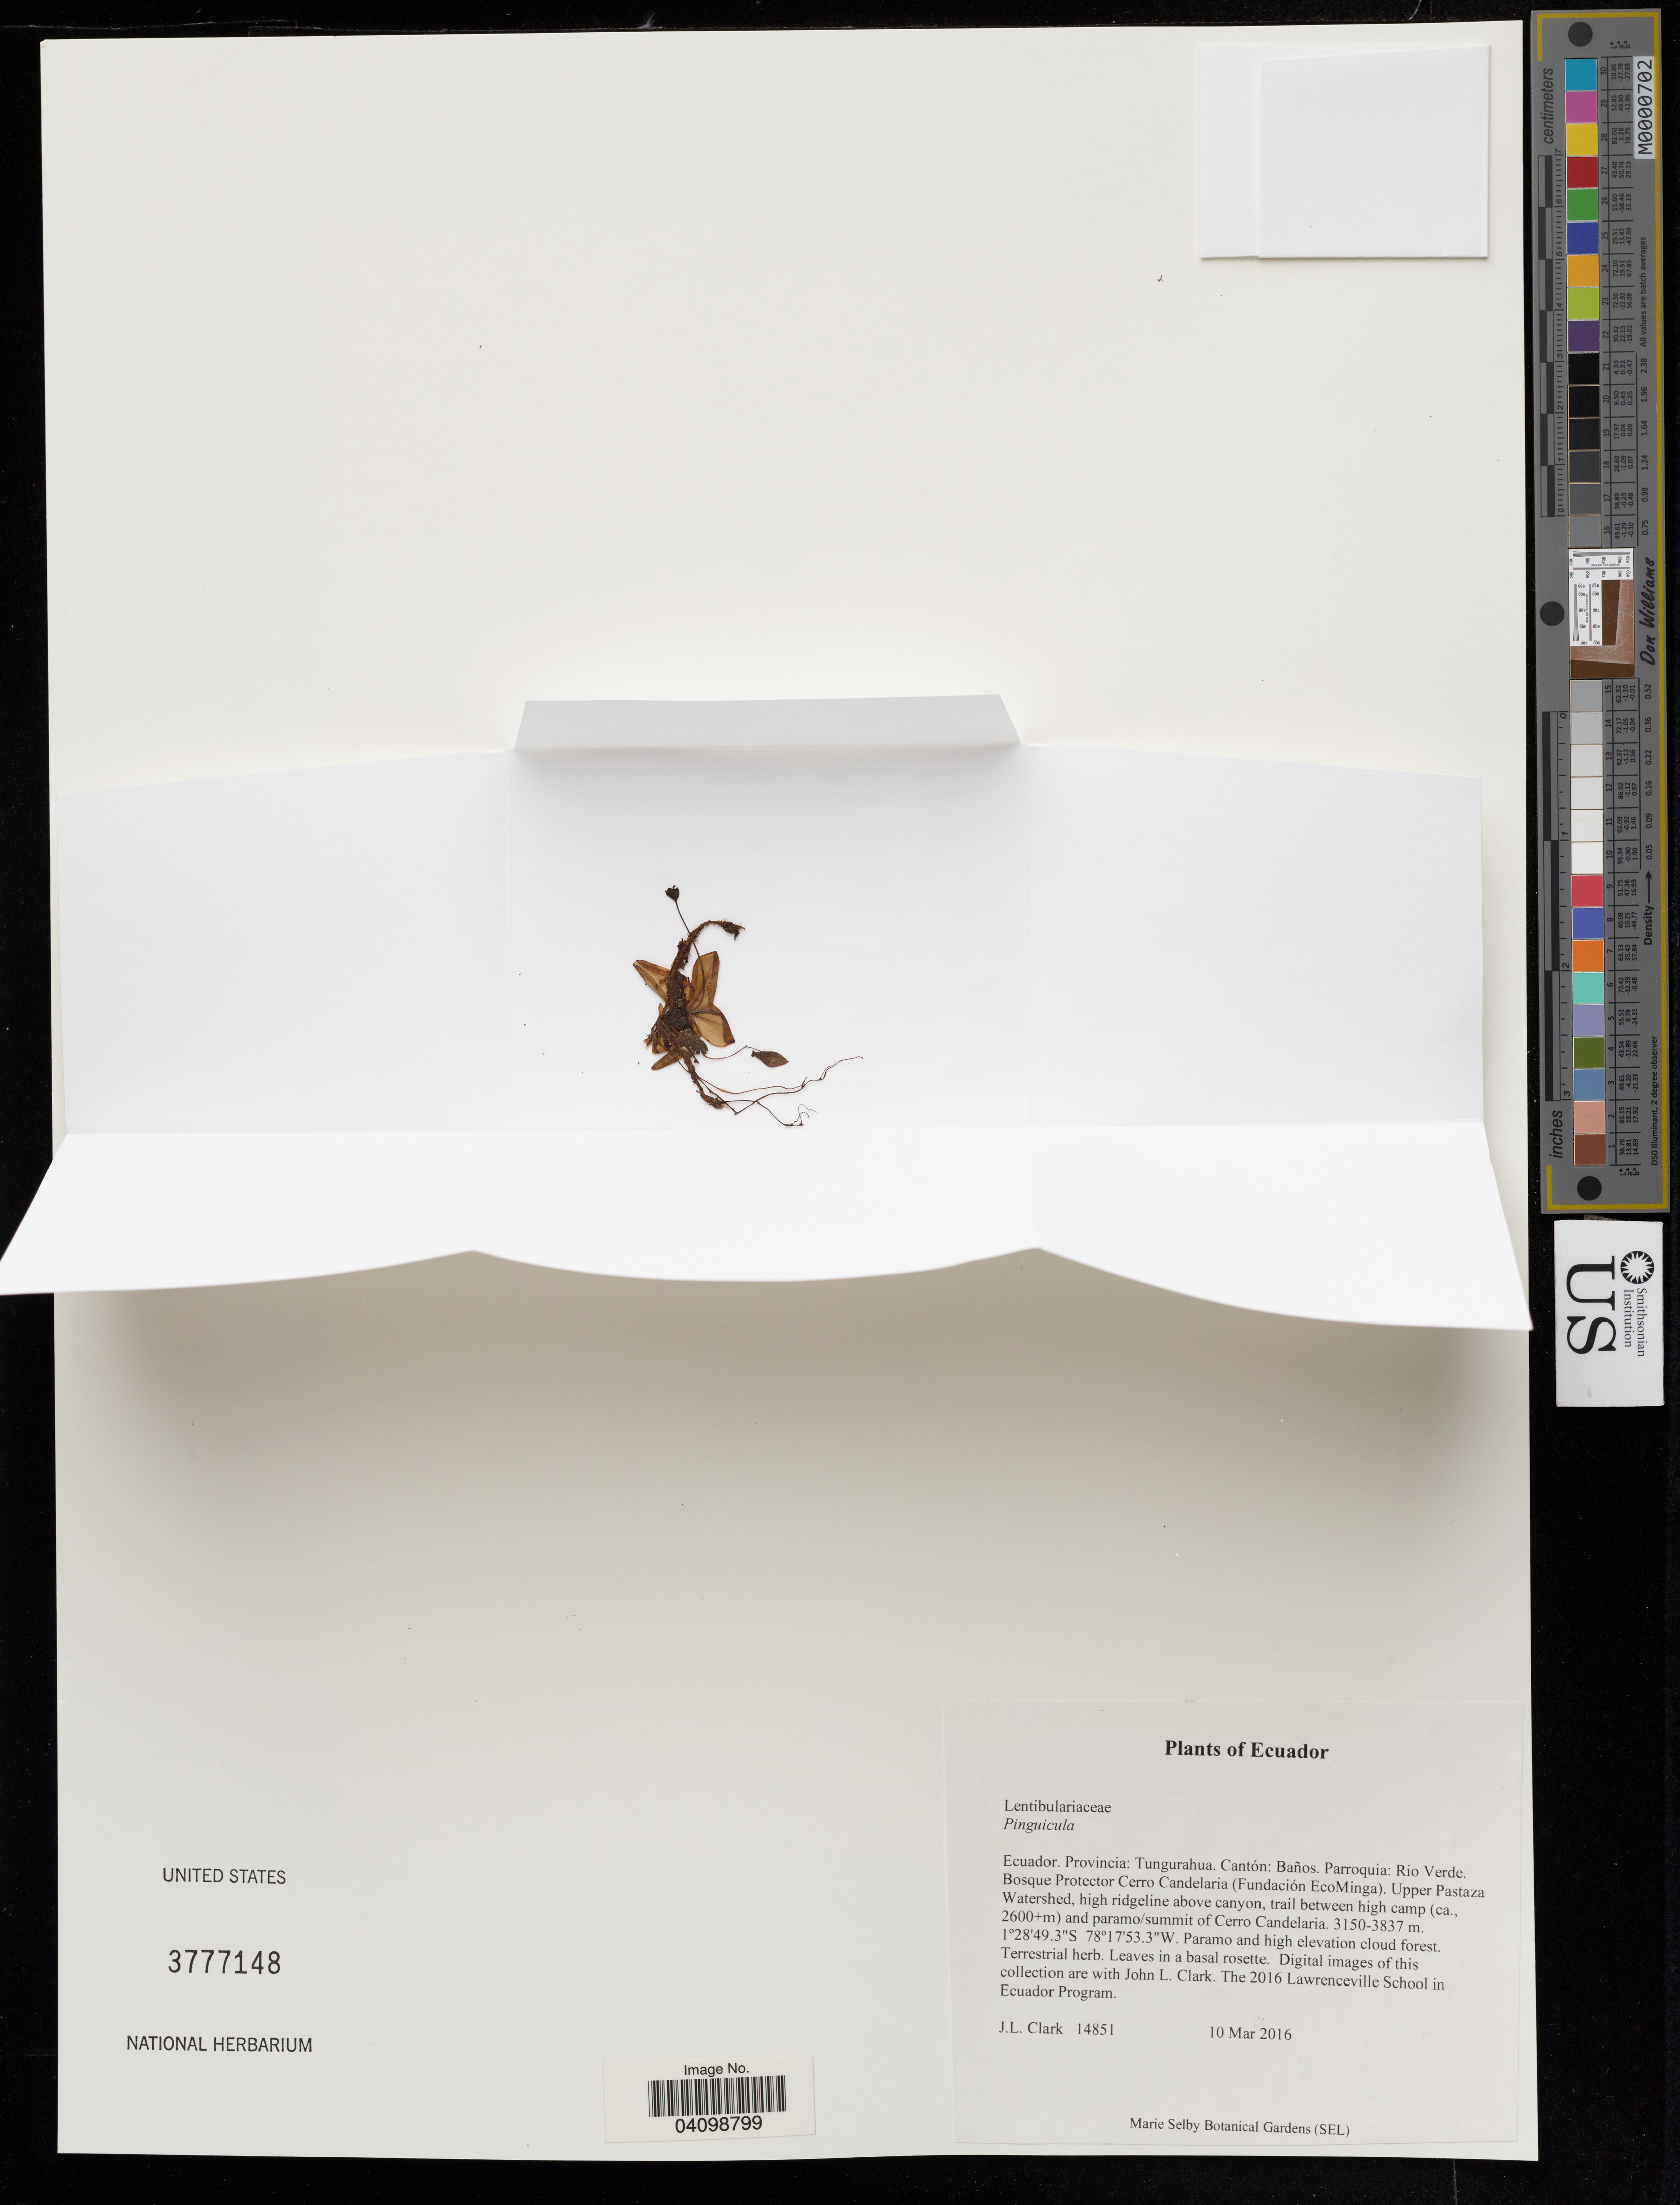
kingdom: Plantae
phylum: Tracheophyta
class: Magnoliopsida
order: Lamiales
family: Lentibulariaceae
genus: Pinguicula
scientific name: Pinguicula sp.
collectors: J. Clark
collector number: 14851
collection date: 2016-03-10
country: Ecuador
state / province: Tungurahua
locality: Cantón: Baños. Parroquia: Rio Verde. Bosque Protector Cerro Candelaria (Fundación EcoMinga). Upper Pastaza Watershed, high ridgeline above canyon, trail between high camp (ca., 2600+m) and paramo/summit of Cerro Candelaria.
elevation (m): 3150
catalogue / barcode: US 3777148